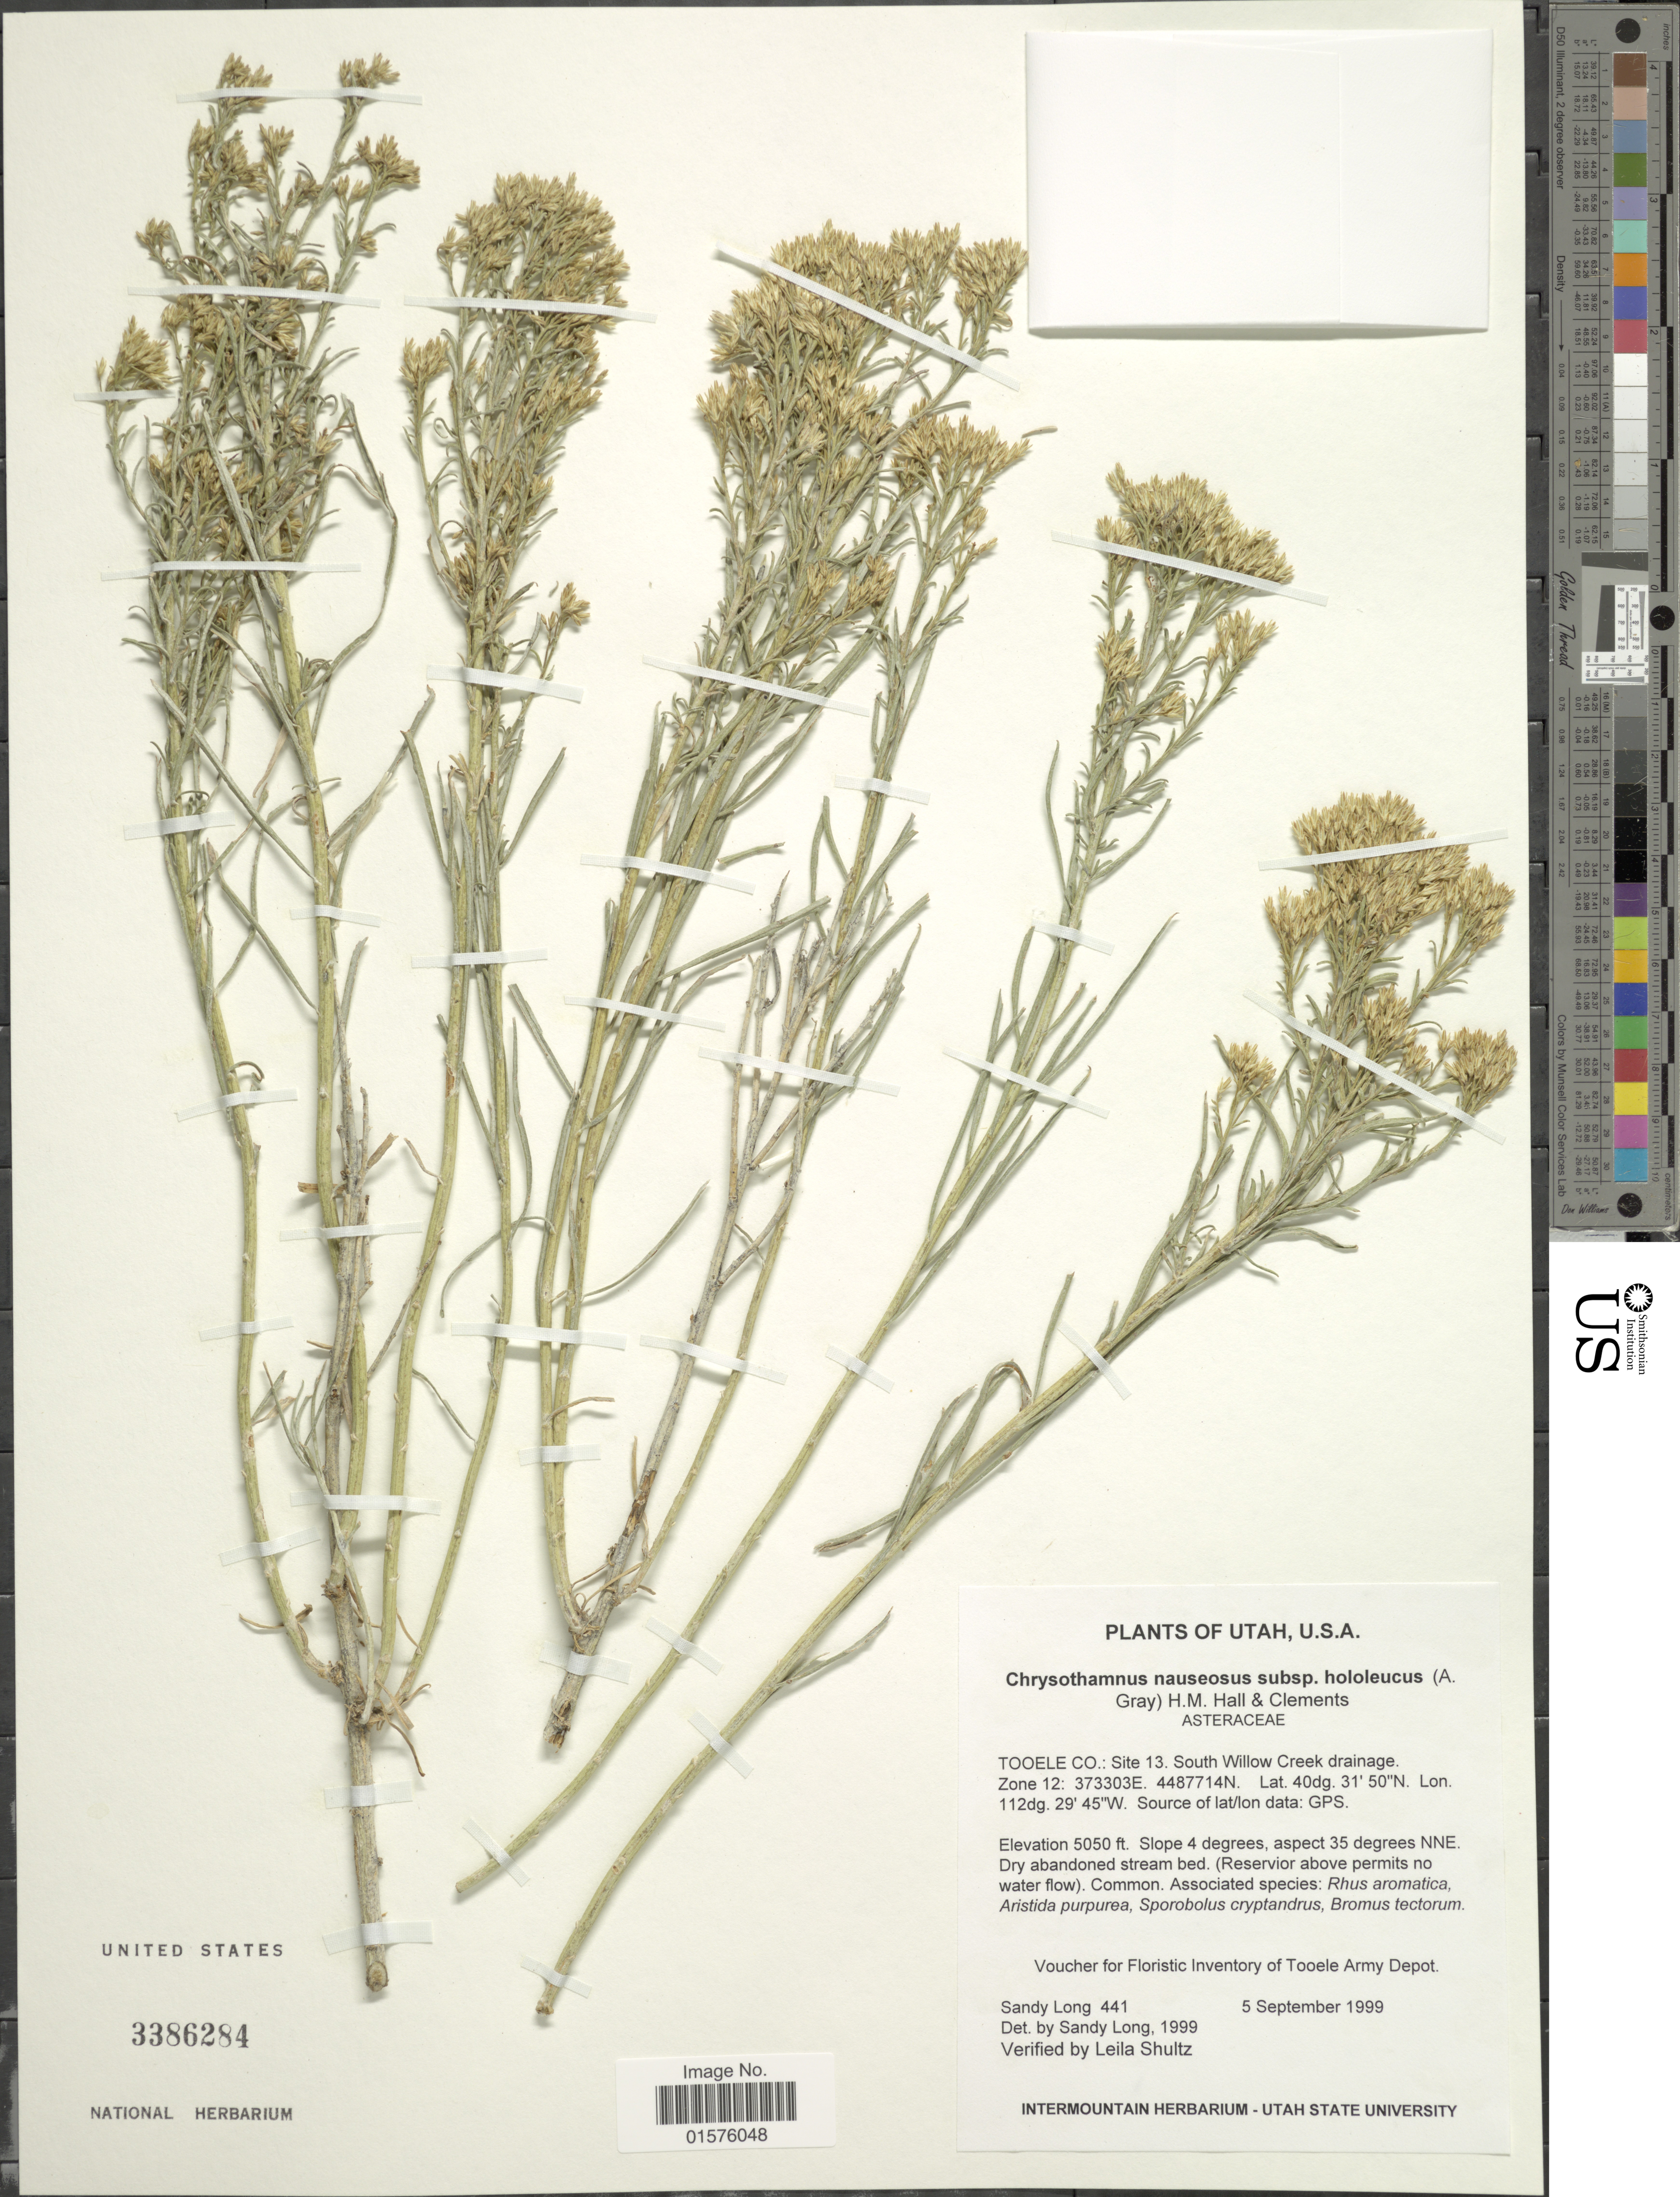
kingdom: Plantae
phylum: Tracheophyta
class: Magnoliopsida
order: Asterales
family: Asteraceae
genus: Ericameria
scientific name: Ericameria nauseosa var. hololeuca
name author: (A. Gray) G.L. Nesom & G.I. Baird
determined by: Urbatsch, Lowell E., Curator (LSU), Louisiana State University (UNITED STATES)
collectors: S. Long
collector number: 441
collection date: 1999-09-05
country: United States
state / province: Utah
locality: Tooele Co.: Site 13. South Willow Creek drainage, Zone 12:373303E. 4487714N.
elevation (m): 1539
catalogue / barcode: US 3386284